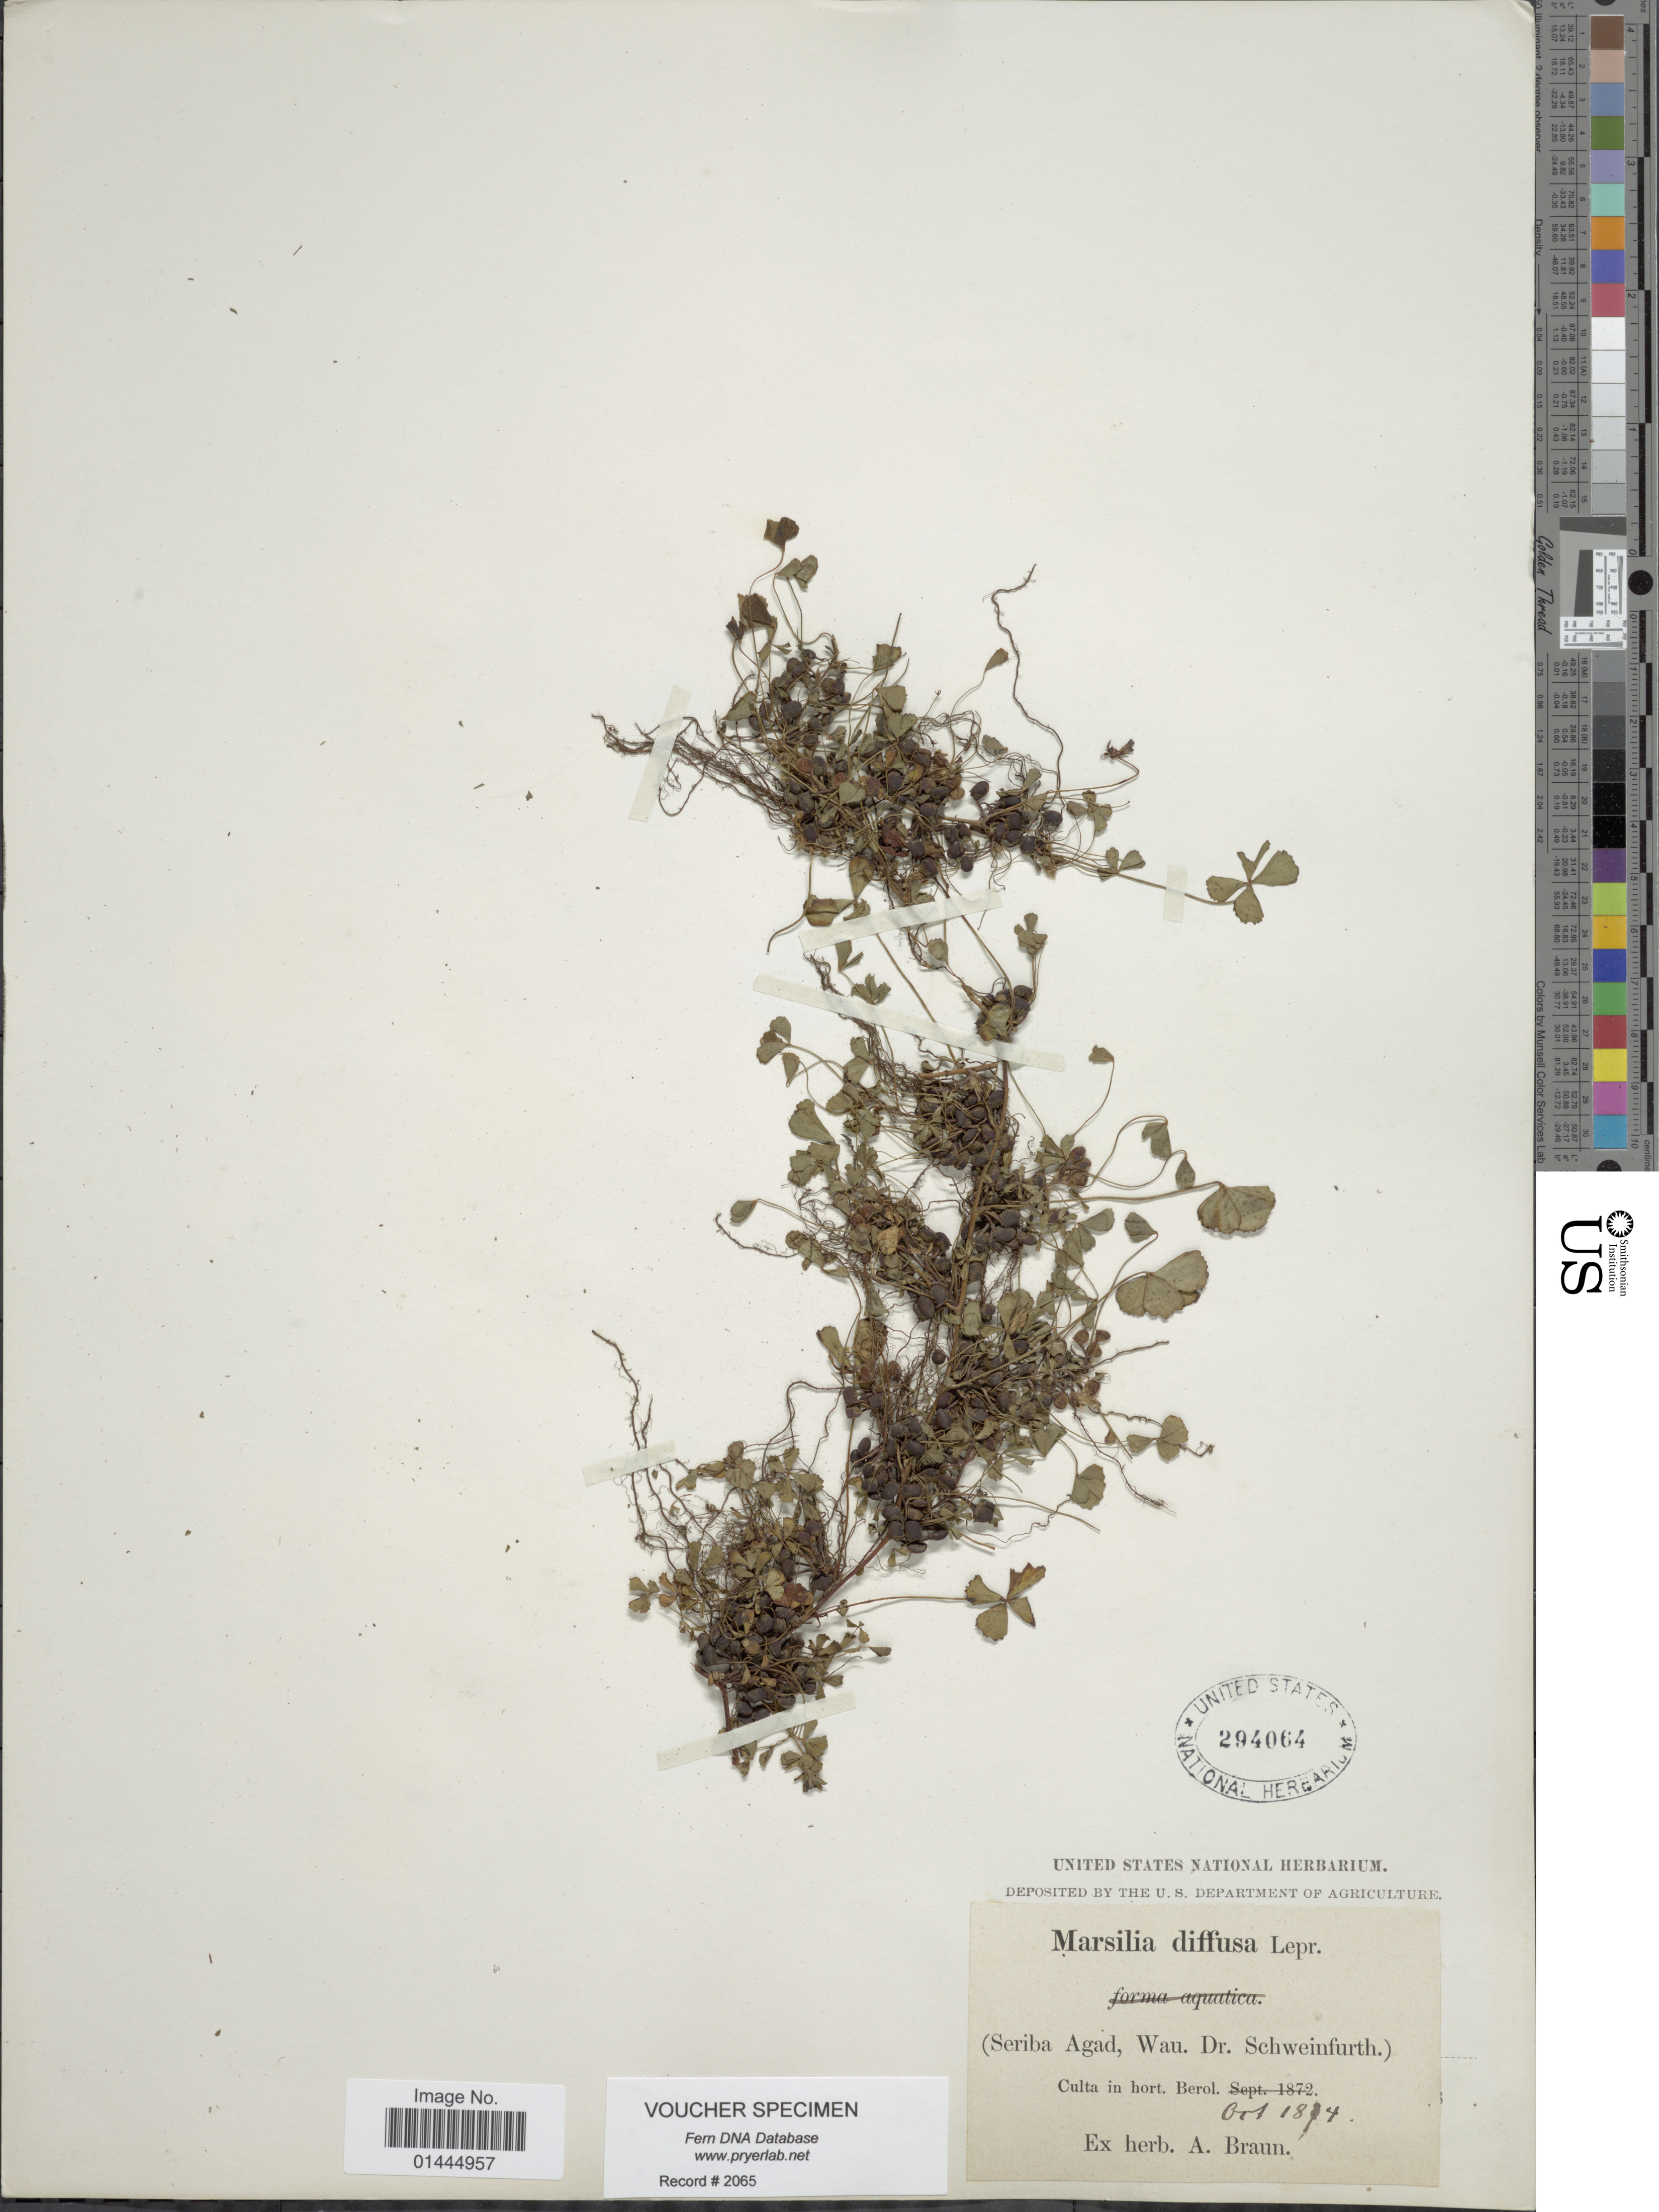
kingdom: Plantae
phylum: Tracheophyta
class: Polypodiopsida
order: Salviniales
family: Marsileaceae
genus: Marsilea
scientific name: Marsilea diffusa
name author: Lepr. ex A. Braun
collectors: ex herb. A. Braun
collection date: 1814-10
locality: Culta in hort. Berol.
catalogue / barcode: US 294064